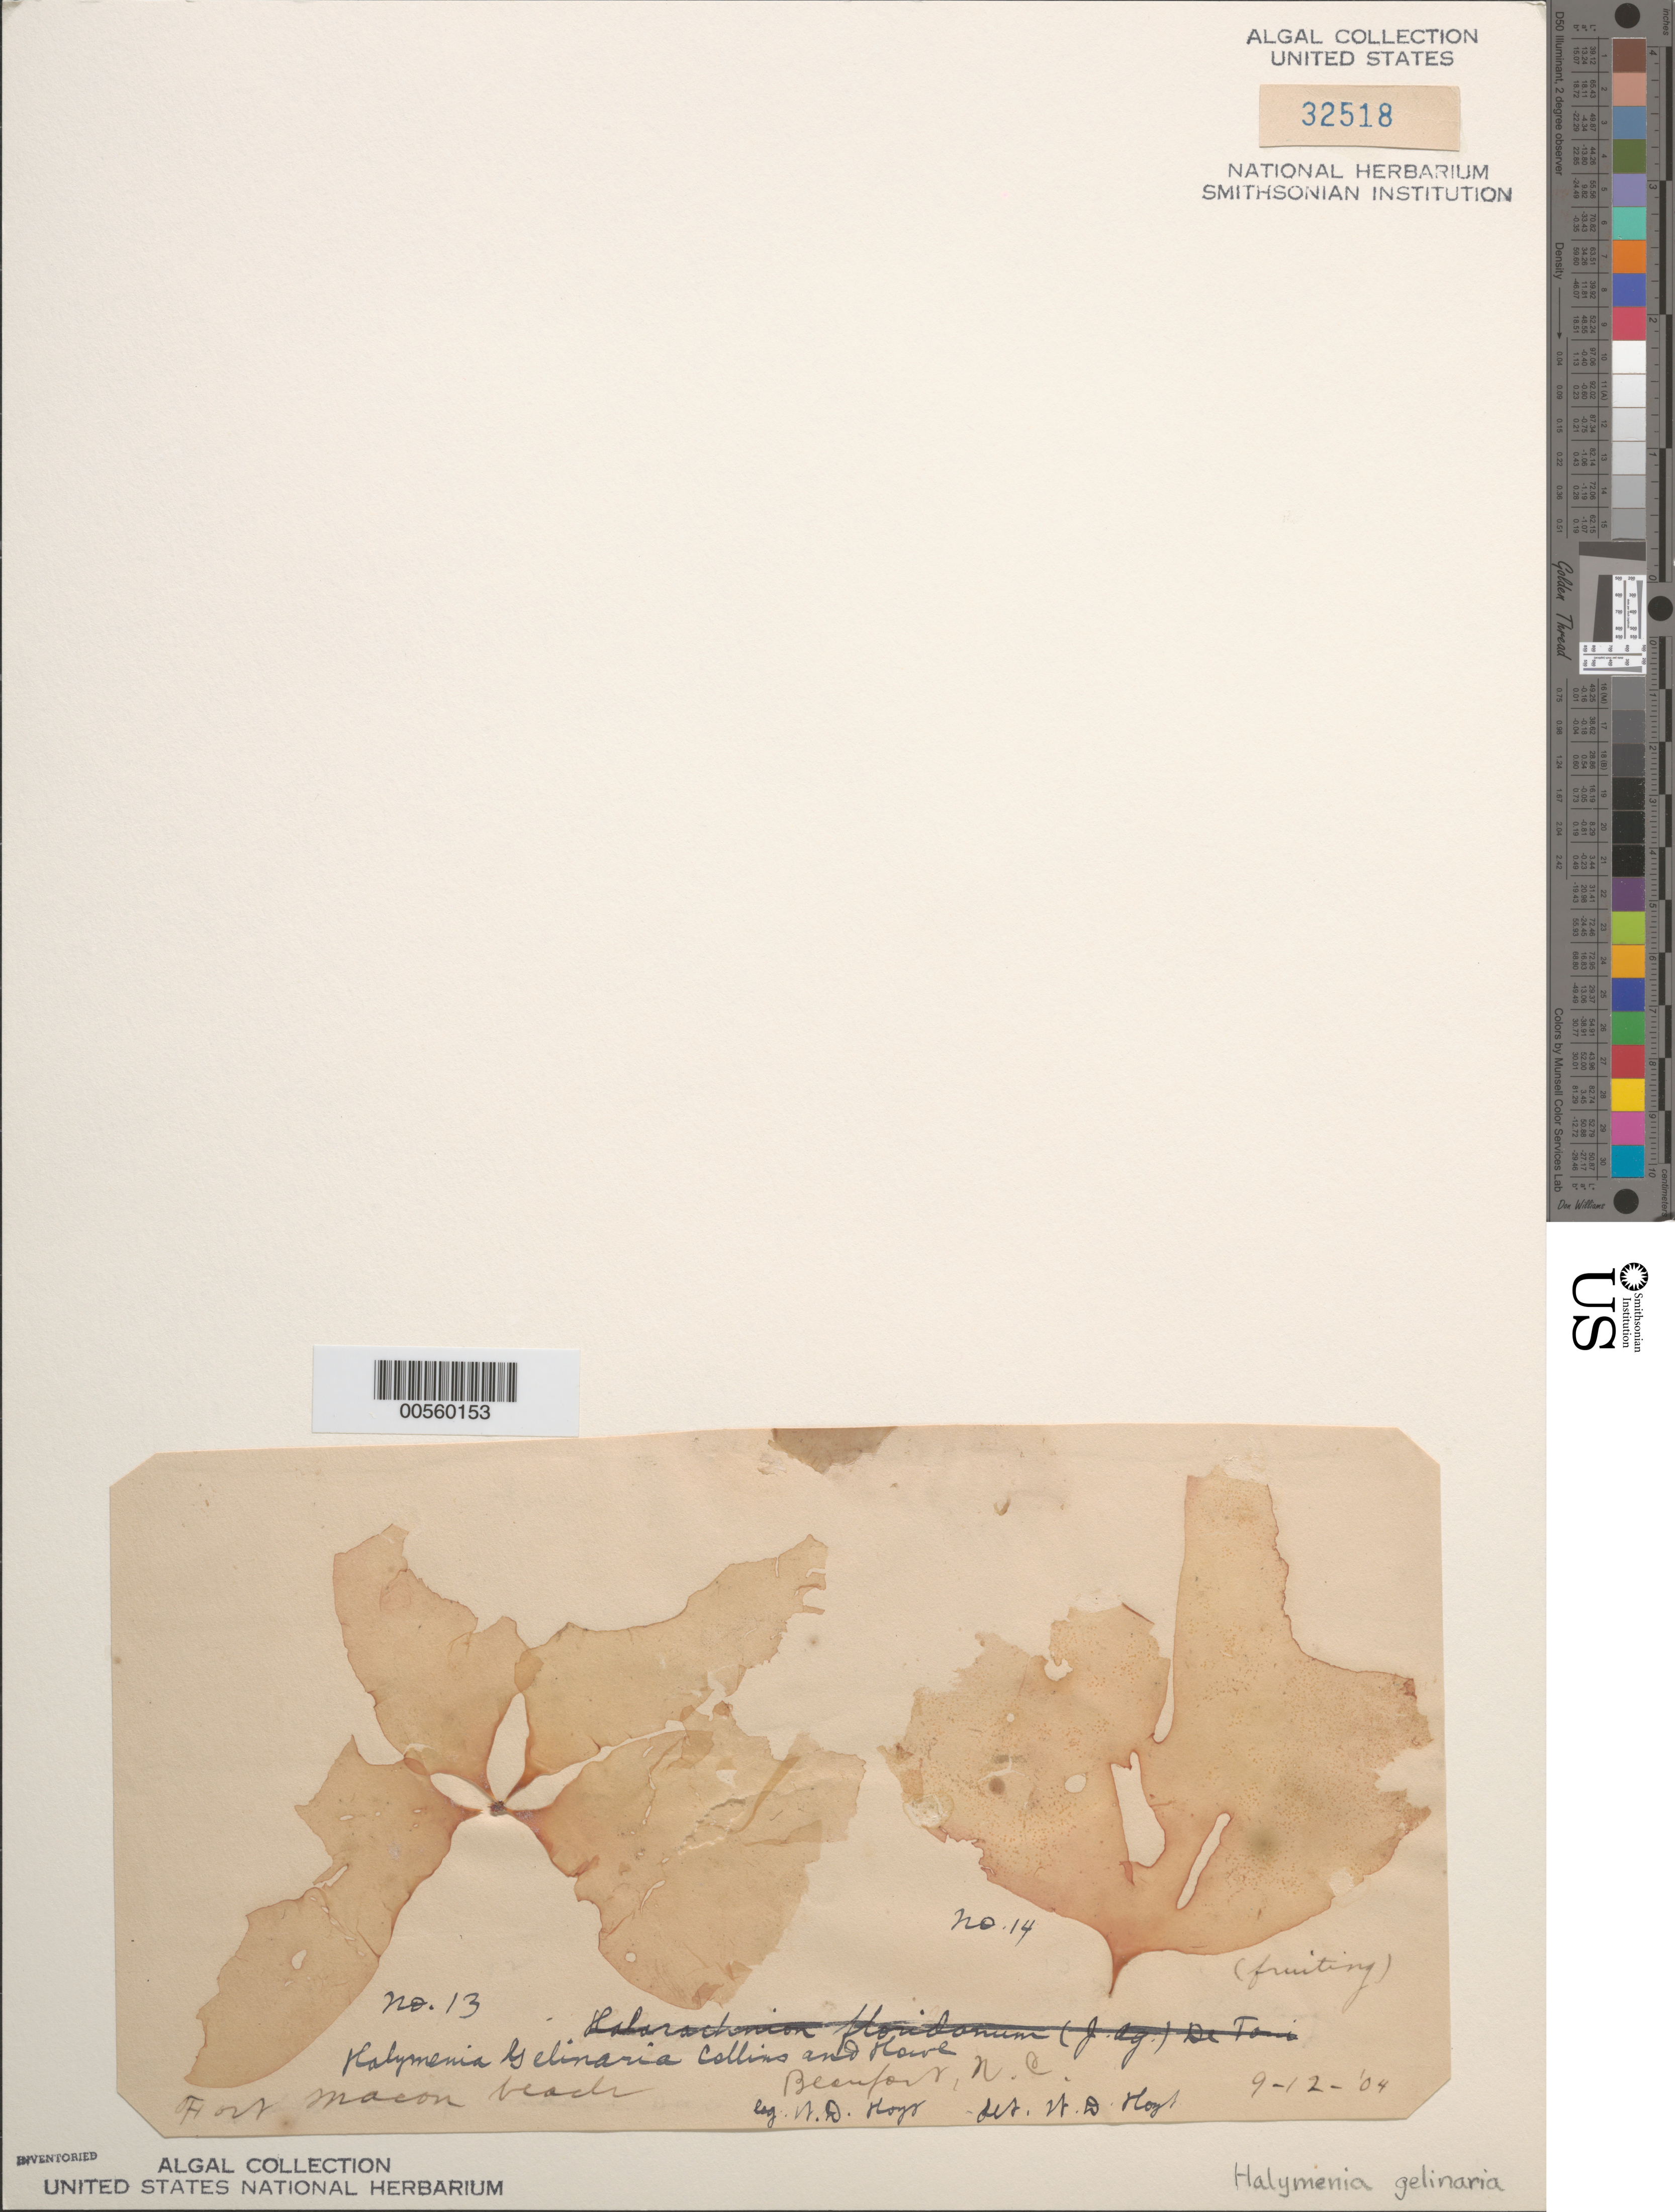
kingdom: Plantae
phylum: Rhodophyta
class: Florideophyceae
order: Halymeniales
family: Halymeniaceae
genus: Halymenia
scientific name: Halymenia floridana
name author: J. Agardh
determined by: Algae name updating Project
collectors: W. D. Hoyt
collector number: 13 & 14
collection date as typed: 12 Sep 1904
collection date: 1904-09-12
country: United States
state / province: North Carolina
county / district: Carteret County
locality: Beaufort, Fort Macon Beach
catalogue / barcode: US 32518